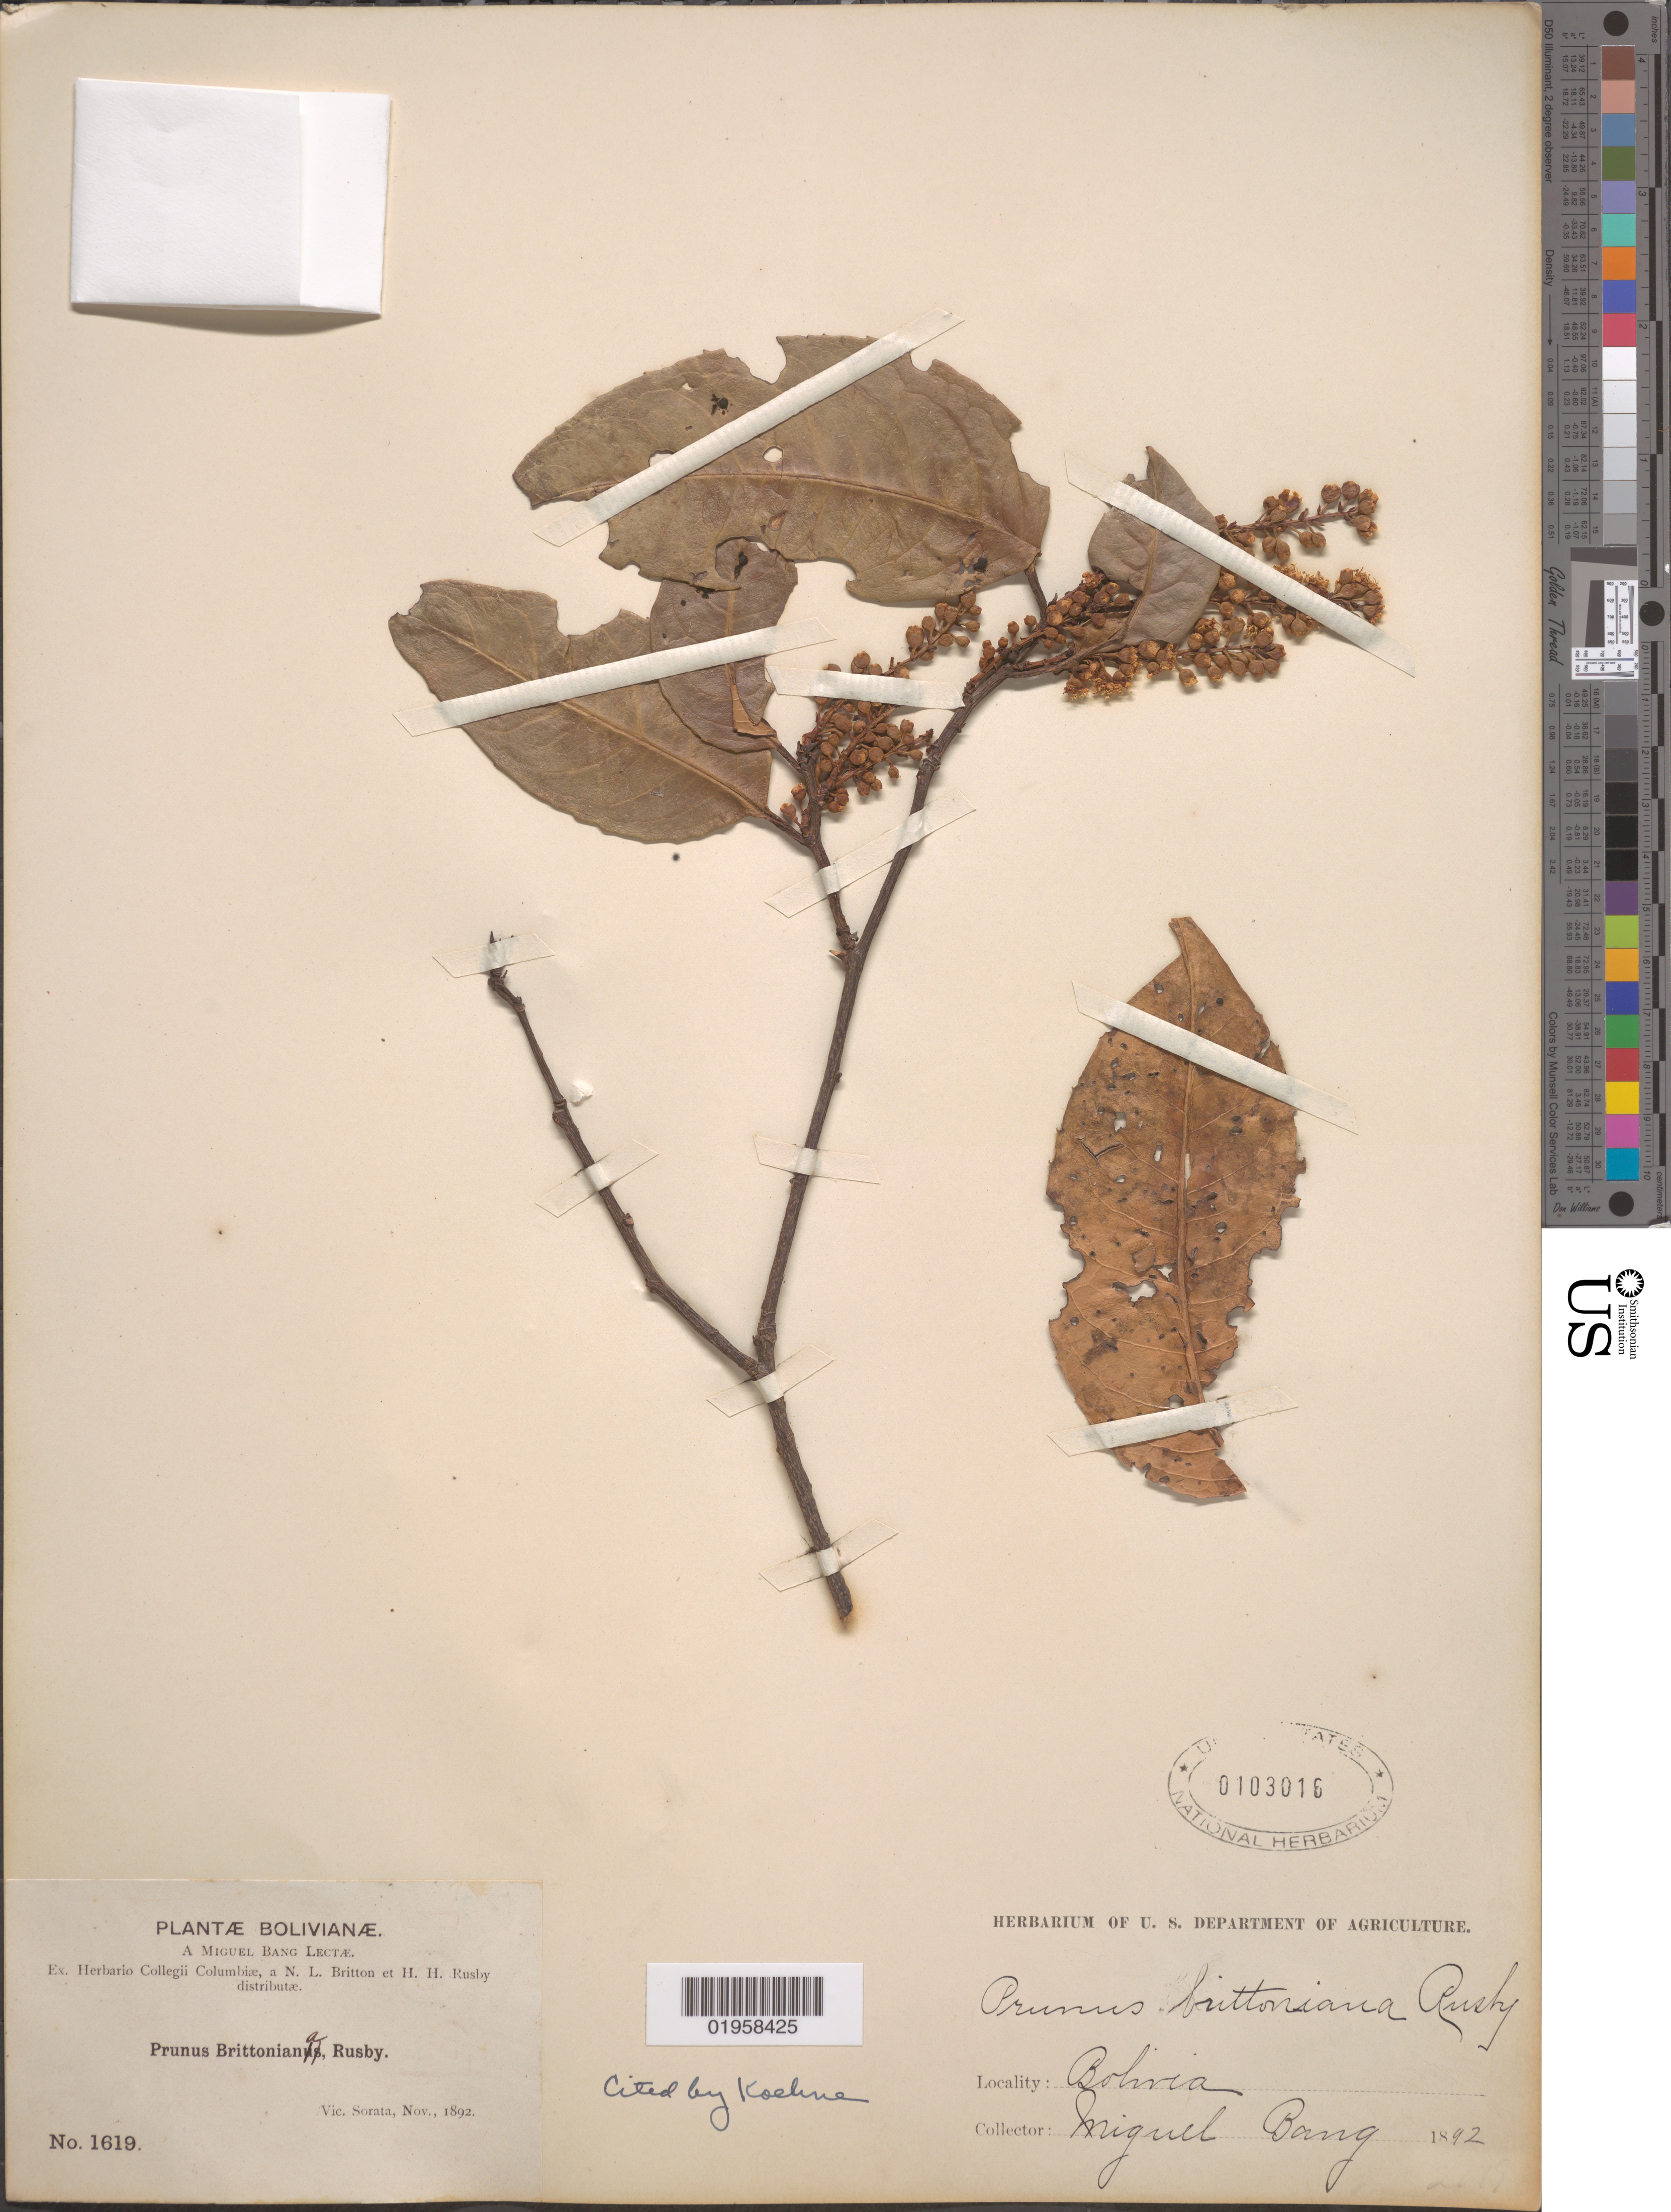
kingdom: Plantae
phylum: Tracheophyta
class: Magnoliopsida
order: Rosales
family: Rosaceae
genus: Prunus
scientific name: Prunus brittoniana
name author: Rusby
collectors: M. Bang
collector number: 1619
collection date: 1892-11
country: Bolivia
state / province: La Paz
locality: Sorata, vicinity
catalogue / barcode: US 103016